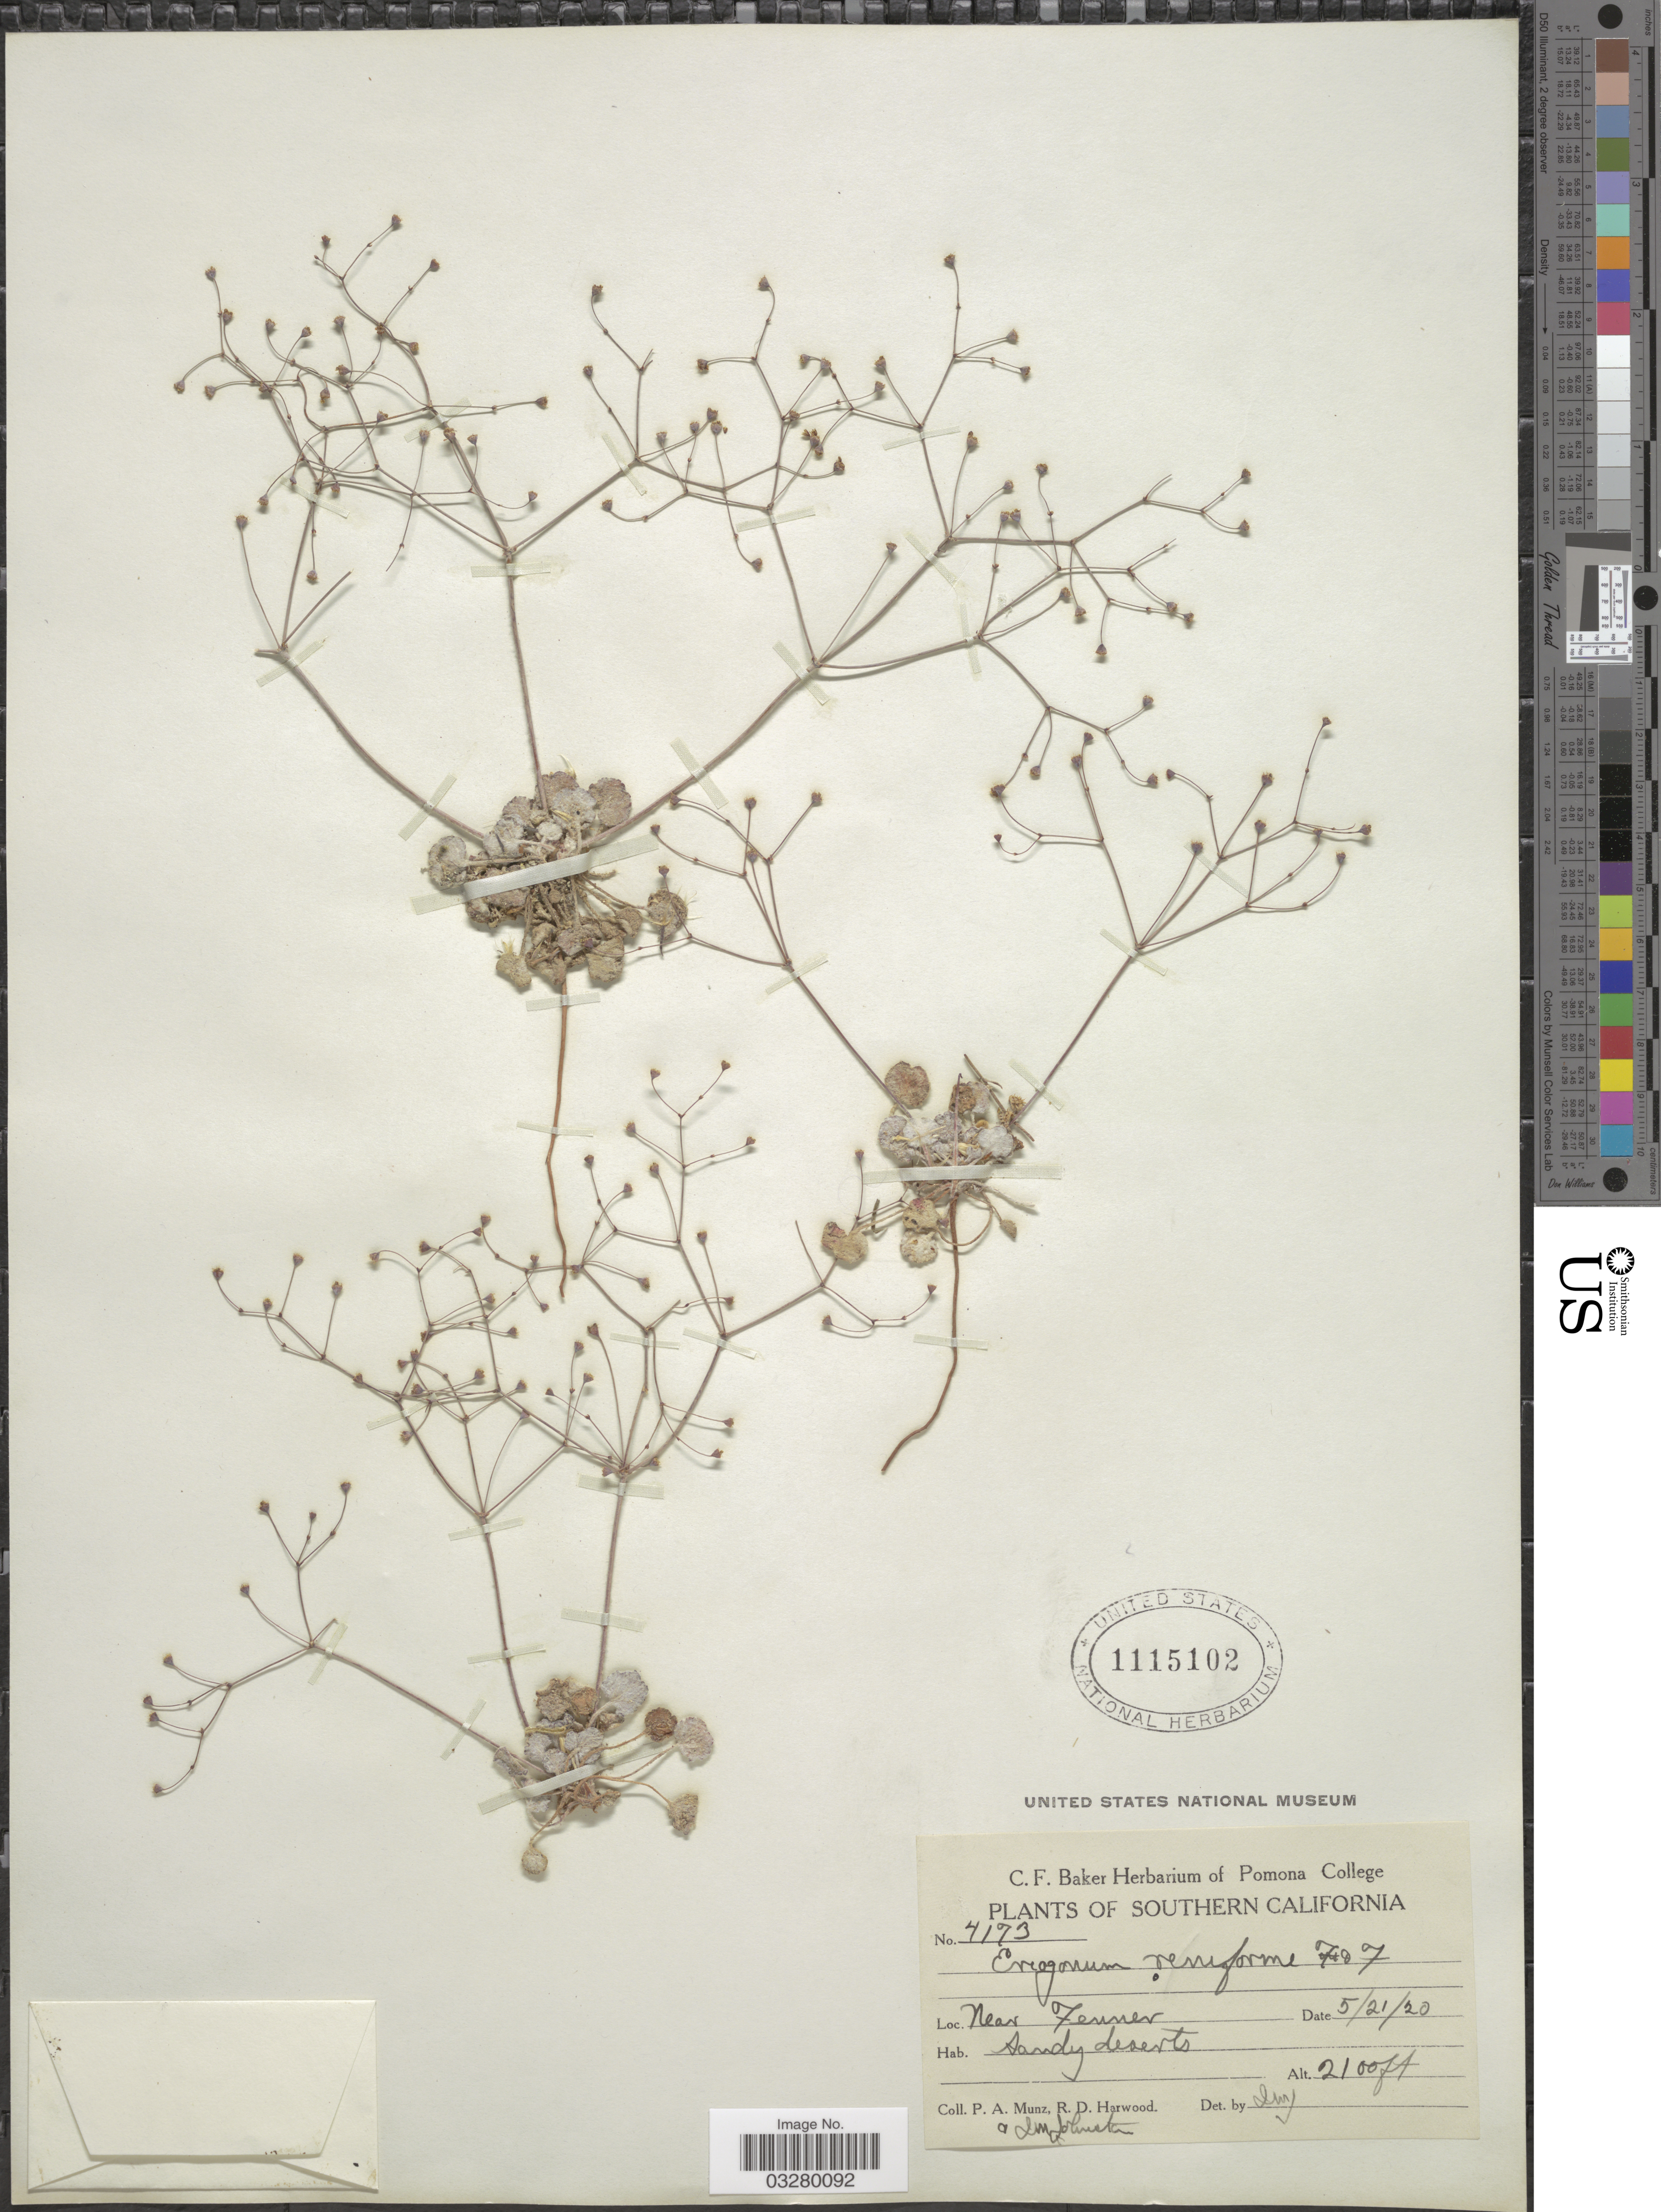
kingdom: Plantae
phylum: Tracheophyta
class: Magnoliopsida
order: Caryophyllales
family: Polygonaceae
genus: Eriogonum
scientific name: Eriogonum reniforme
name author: Torr. & Frém.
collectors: P. A. Munz, R. Harwood & J. Johnston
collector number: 4173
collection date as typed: Transcribed d/m/y: 21/5/20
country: United States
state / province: California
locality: Southern California, Near Fenner.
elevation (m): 640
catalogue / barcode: US 1115102